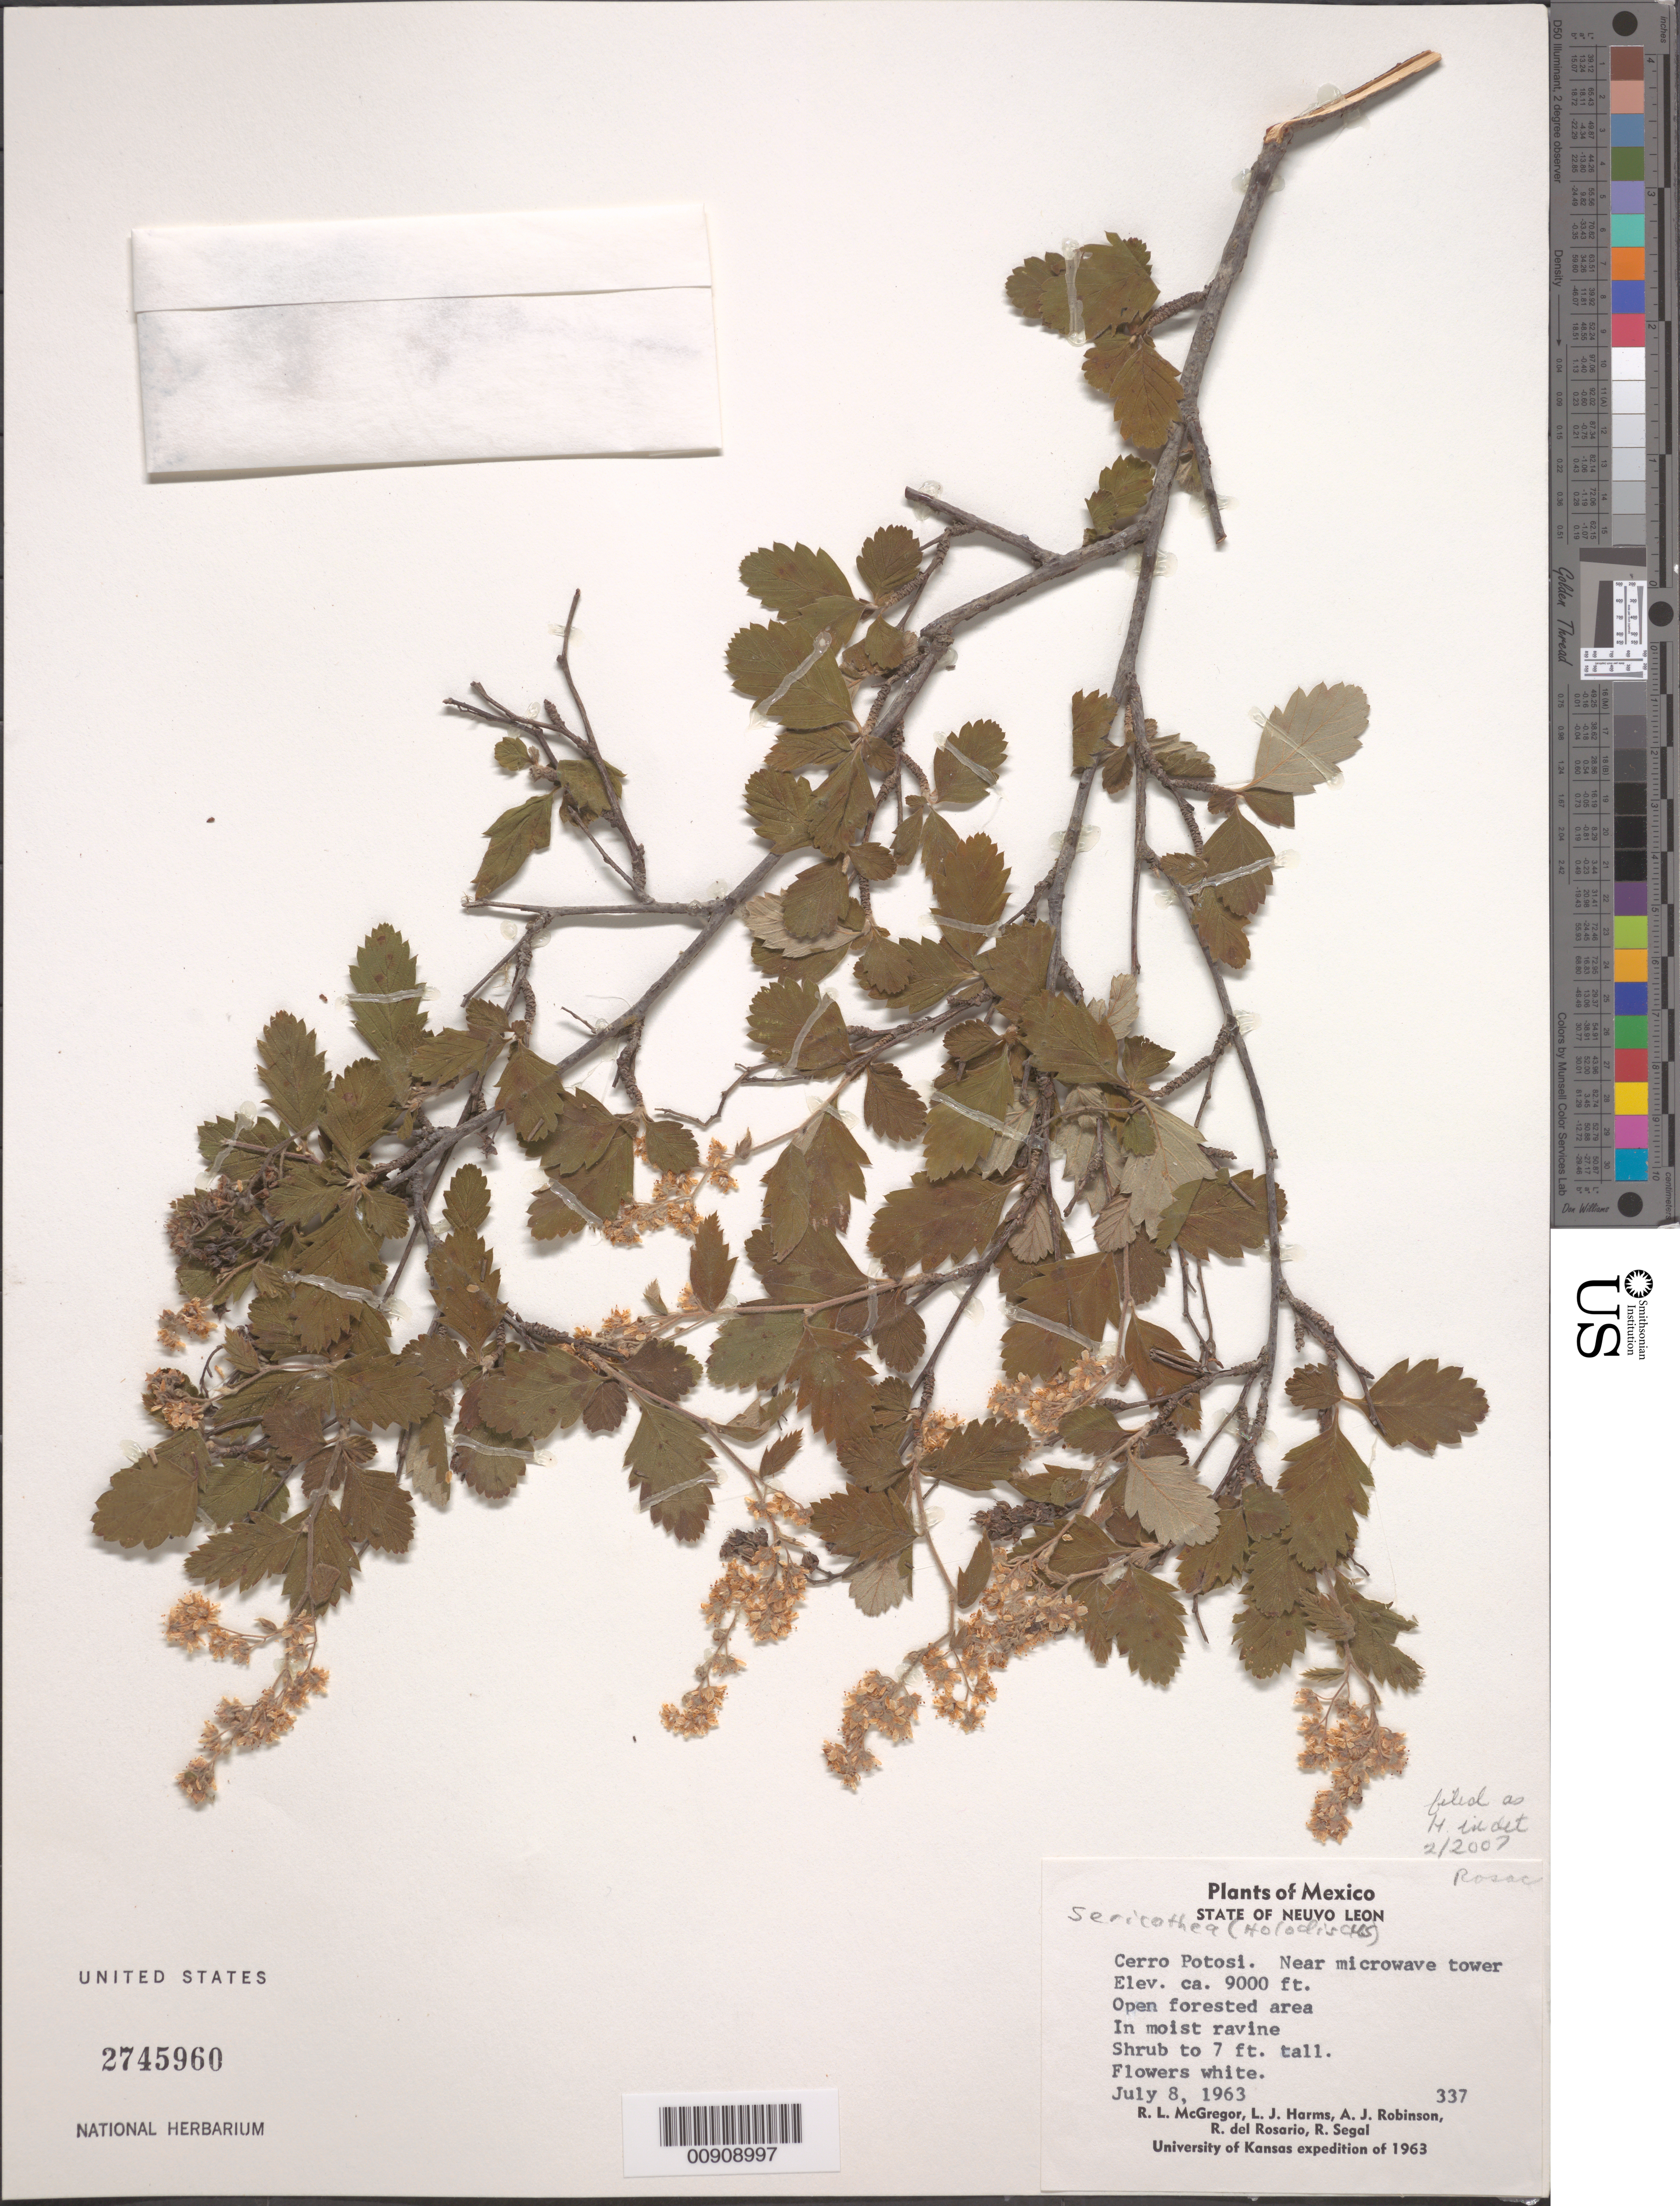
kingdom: Plantae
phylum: Tracheophyta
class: Magnoliopsida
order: Rosales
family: Rosaceae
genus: Holodiscus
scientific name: Holodiscus sp.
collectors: R. McGregor, L. Harms, A. J. Robinson, R. del Rosario & R. Segal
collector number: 337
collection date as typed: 08 Jul 1963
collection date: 1963-07-08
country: Mexico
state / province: Nuevo León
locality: Cerro Potosi. Near microwave tower.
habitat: Open forested area. In moist ravine.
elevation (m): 2743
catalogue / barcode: US 2745960